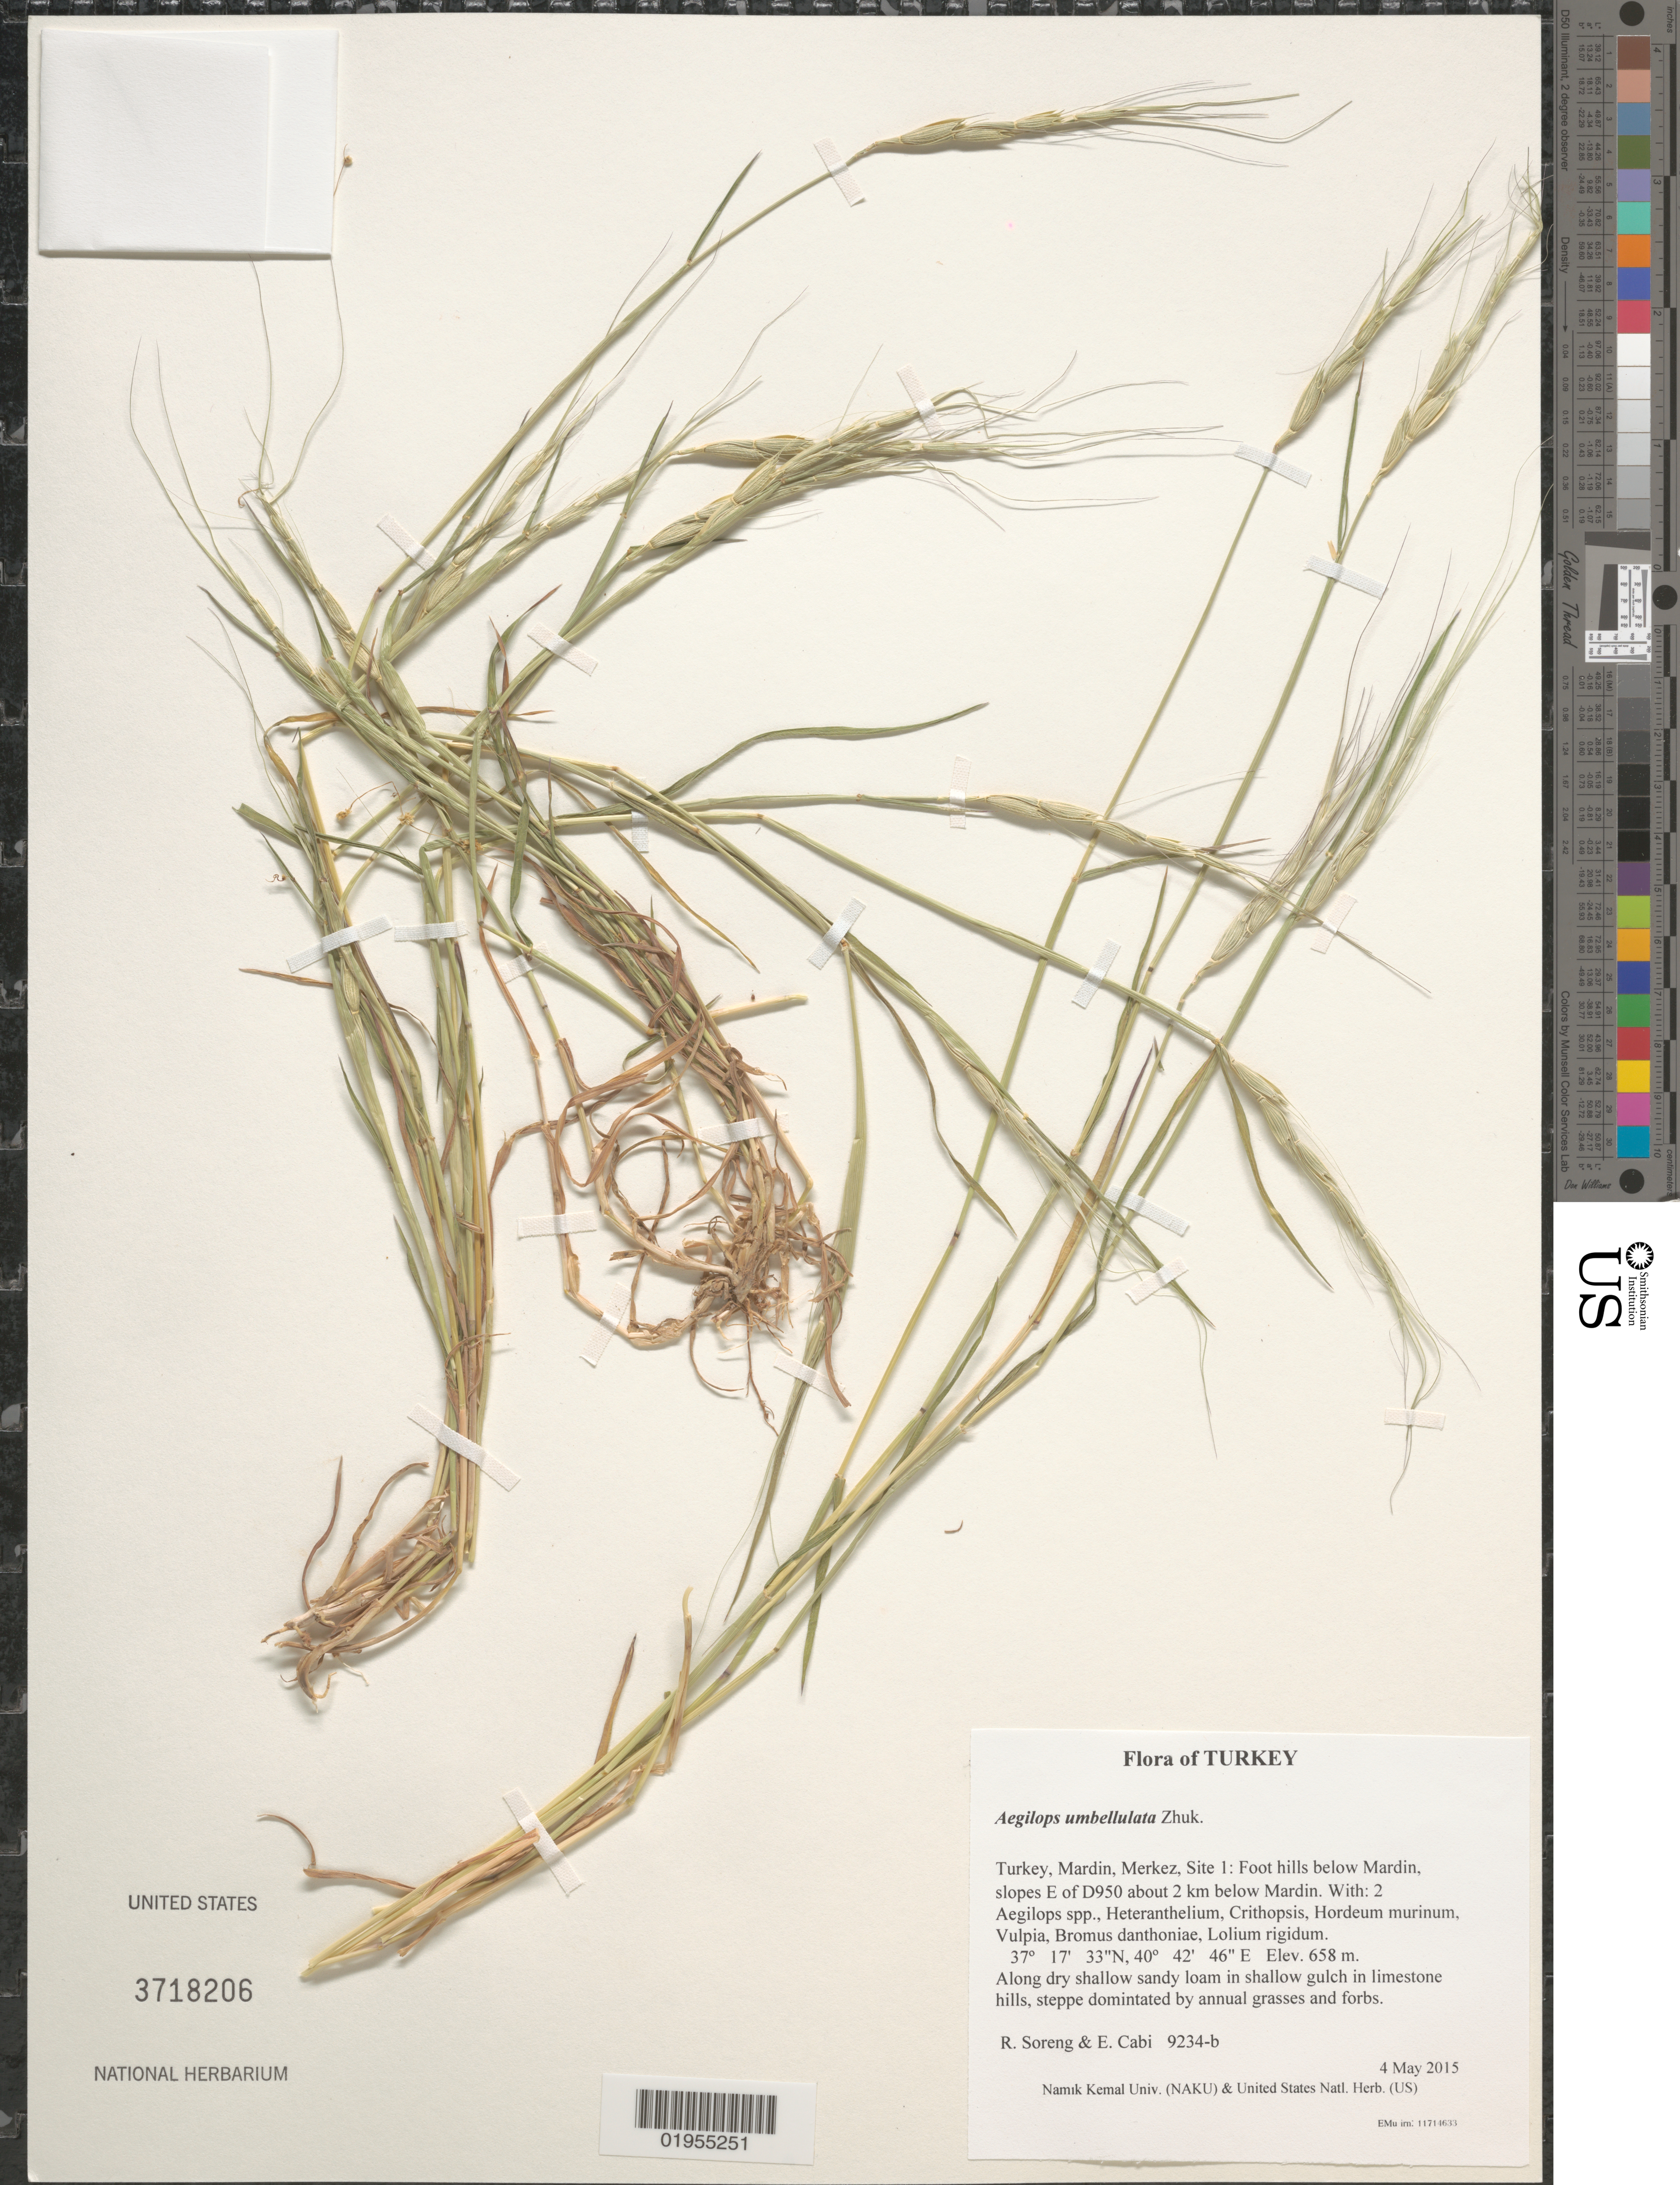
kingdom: Plantae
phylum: Tracheophyta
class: Liliopsida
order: Poales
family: Poaceae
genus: Aegilops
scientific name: Aegilops umbellulata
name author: Zhuk.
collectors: R. J. Soreng & E. Cabi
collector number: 9234-b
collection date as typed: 2015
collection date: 2015-05-04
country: Turkey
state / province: Mardin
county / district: Merkez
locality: Site 1: Foot hills below Mardin, slopes E of D950 about 2 km below Mardin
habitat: Along dry shallow sandy loam in shallow gulch in limestone hills, steppe domintated by annual grasses and forbs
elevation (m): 658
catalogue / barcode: US 3718206